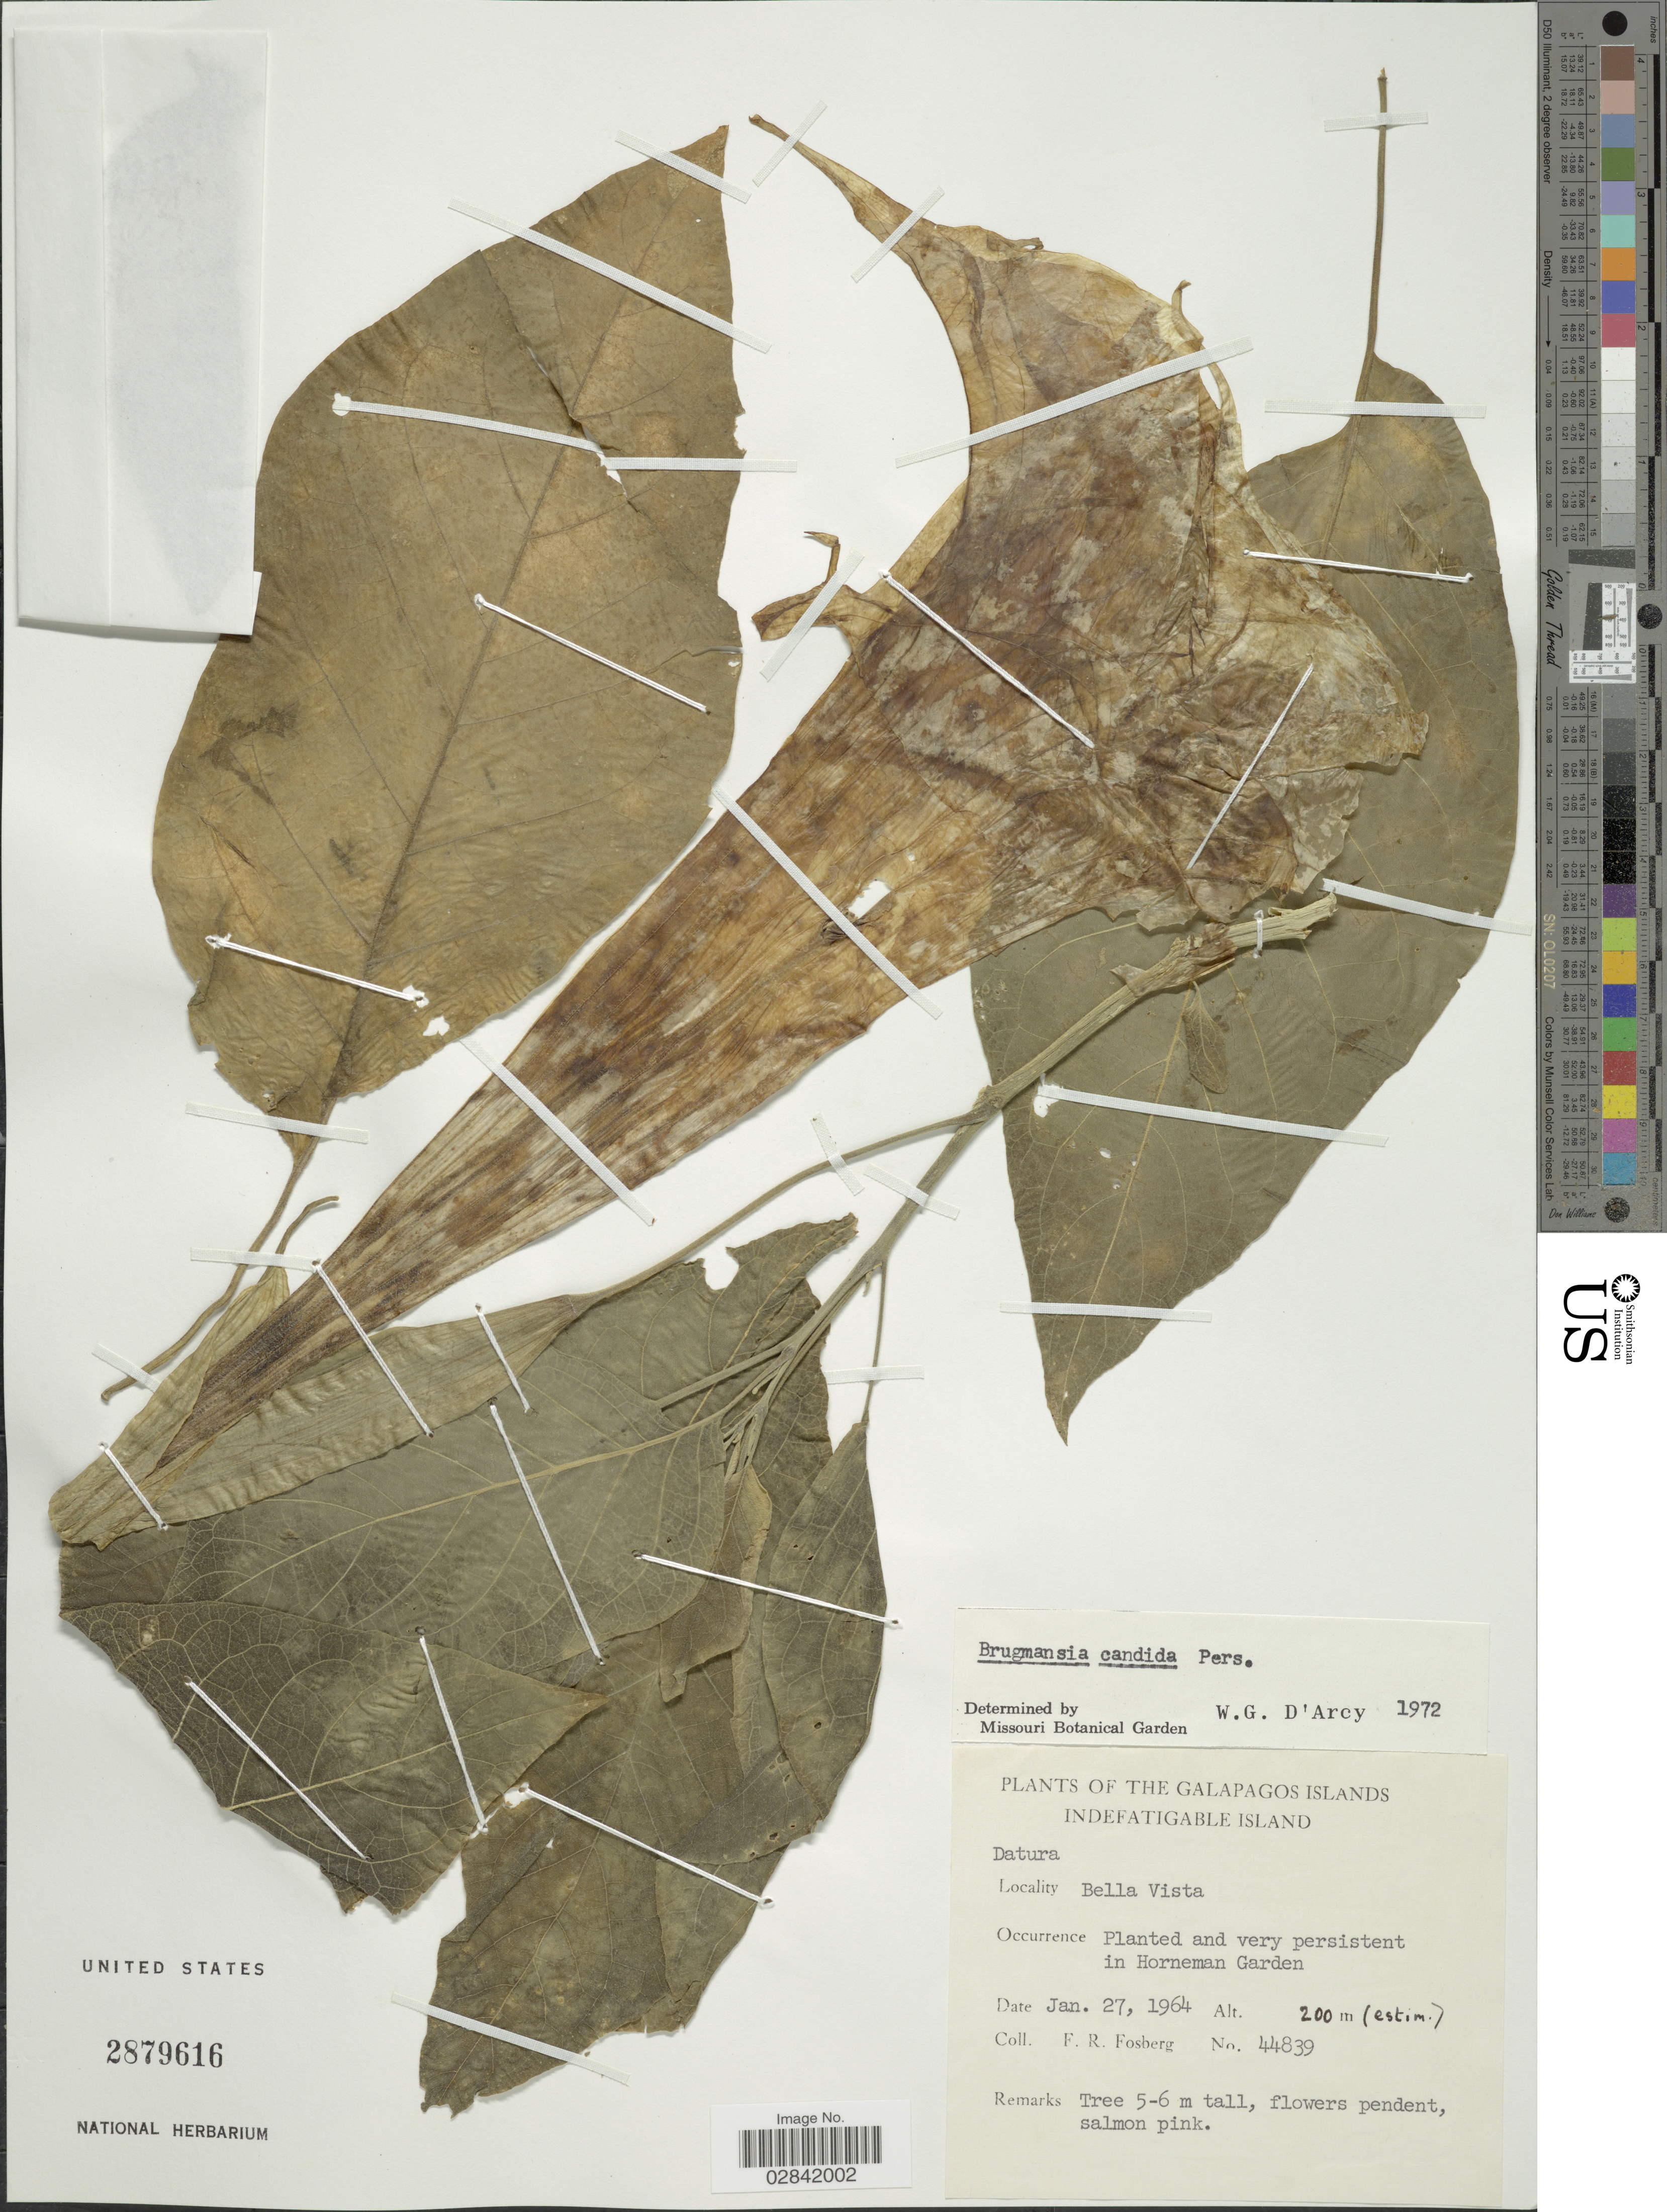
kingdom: Plantae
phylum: Tracheophyta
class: Magnoliopsida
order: Solanales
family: Solanaceae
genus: Brugmansia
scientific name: Brugmansia x candida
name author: Pers.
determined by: D'Arcy, W. G.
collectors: F. R. Fosberg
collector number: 44839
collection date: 1964-01-27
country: Ecuador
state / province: Colón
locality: The Galapagos Islands, Indefatigable Island. Bella Vista.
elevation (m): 200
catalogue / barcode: US 2879616